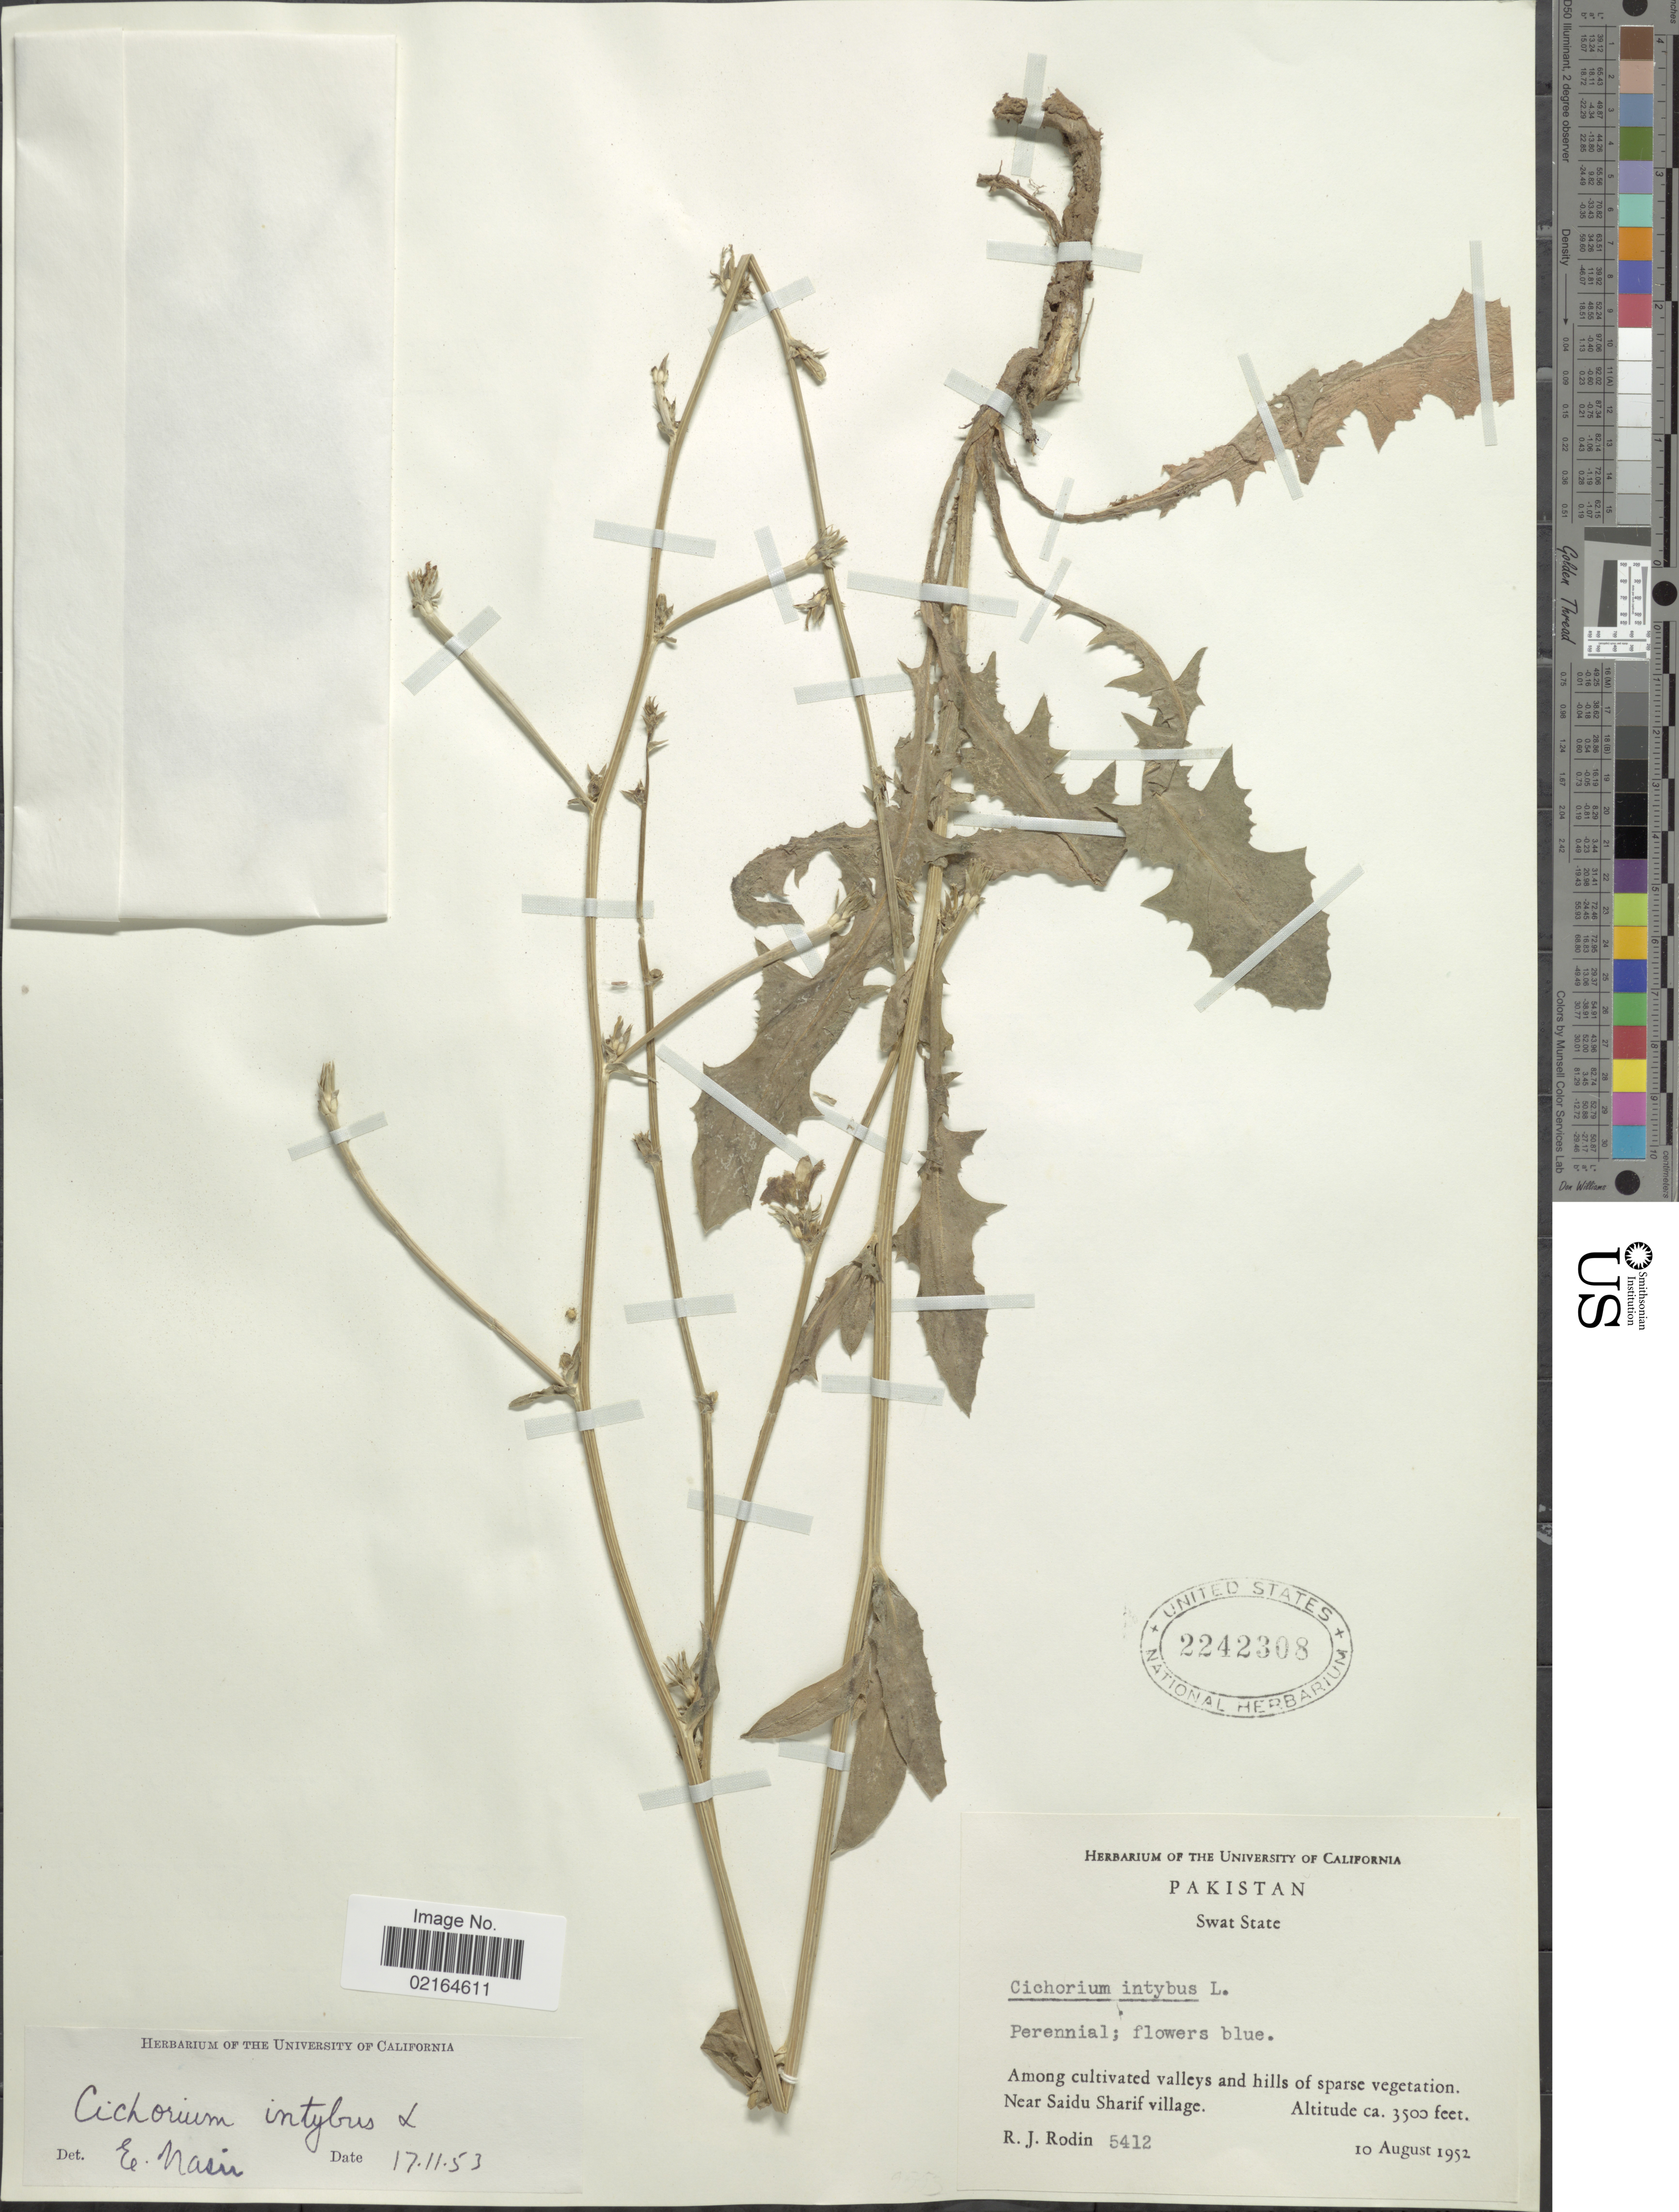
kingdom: Plantae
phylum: Tracheophyta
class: Magnoliopsida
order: Asterales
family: Asteraceae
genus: Cichorium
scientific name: Cichorium intybus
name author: L.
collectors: R. J. Rodin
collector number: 5412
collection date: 1952-08-10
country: Pakistan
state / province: Khyber Pakhtunkhwa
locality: Swat State, Near Saidu Sharif village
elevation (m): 1067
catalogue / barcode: US 2242308